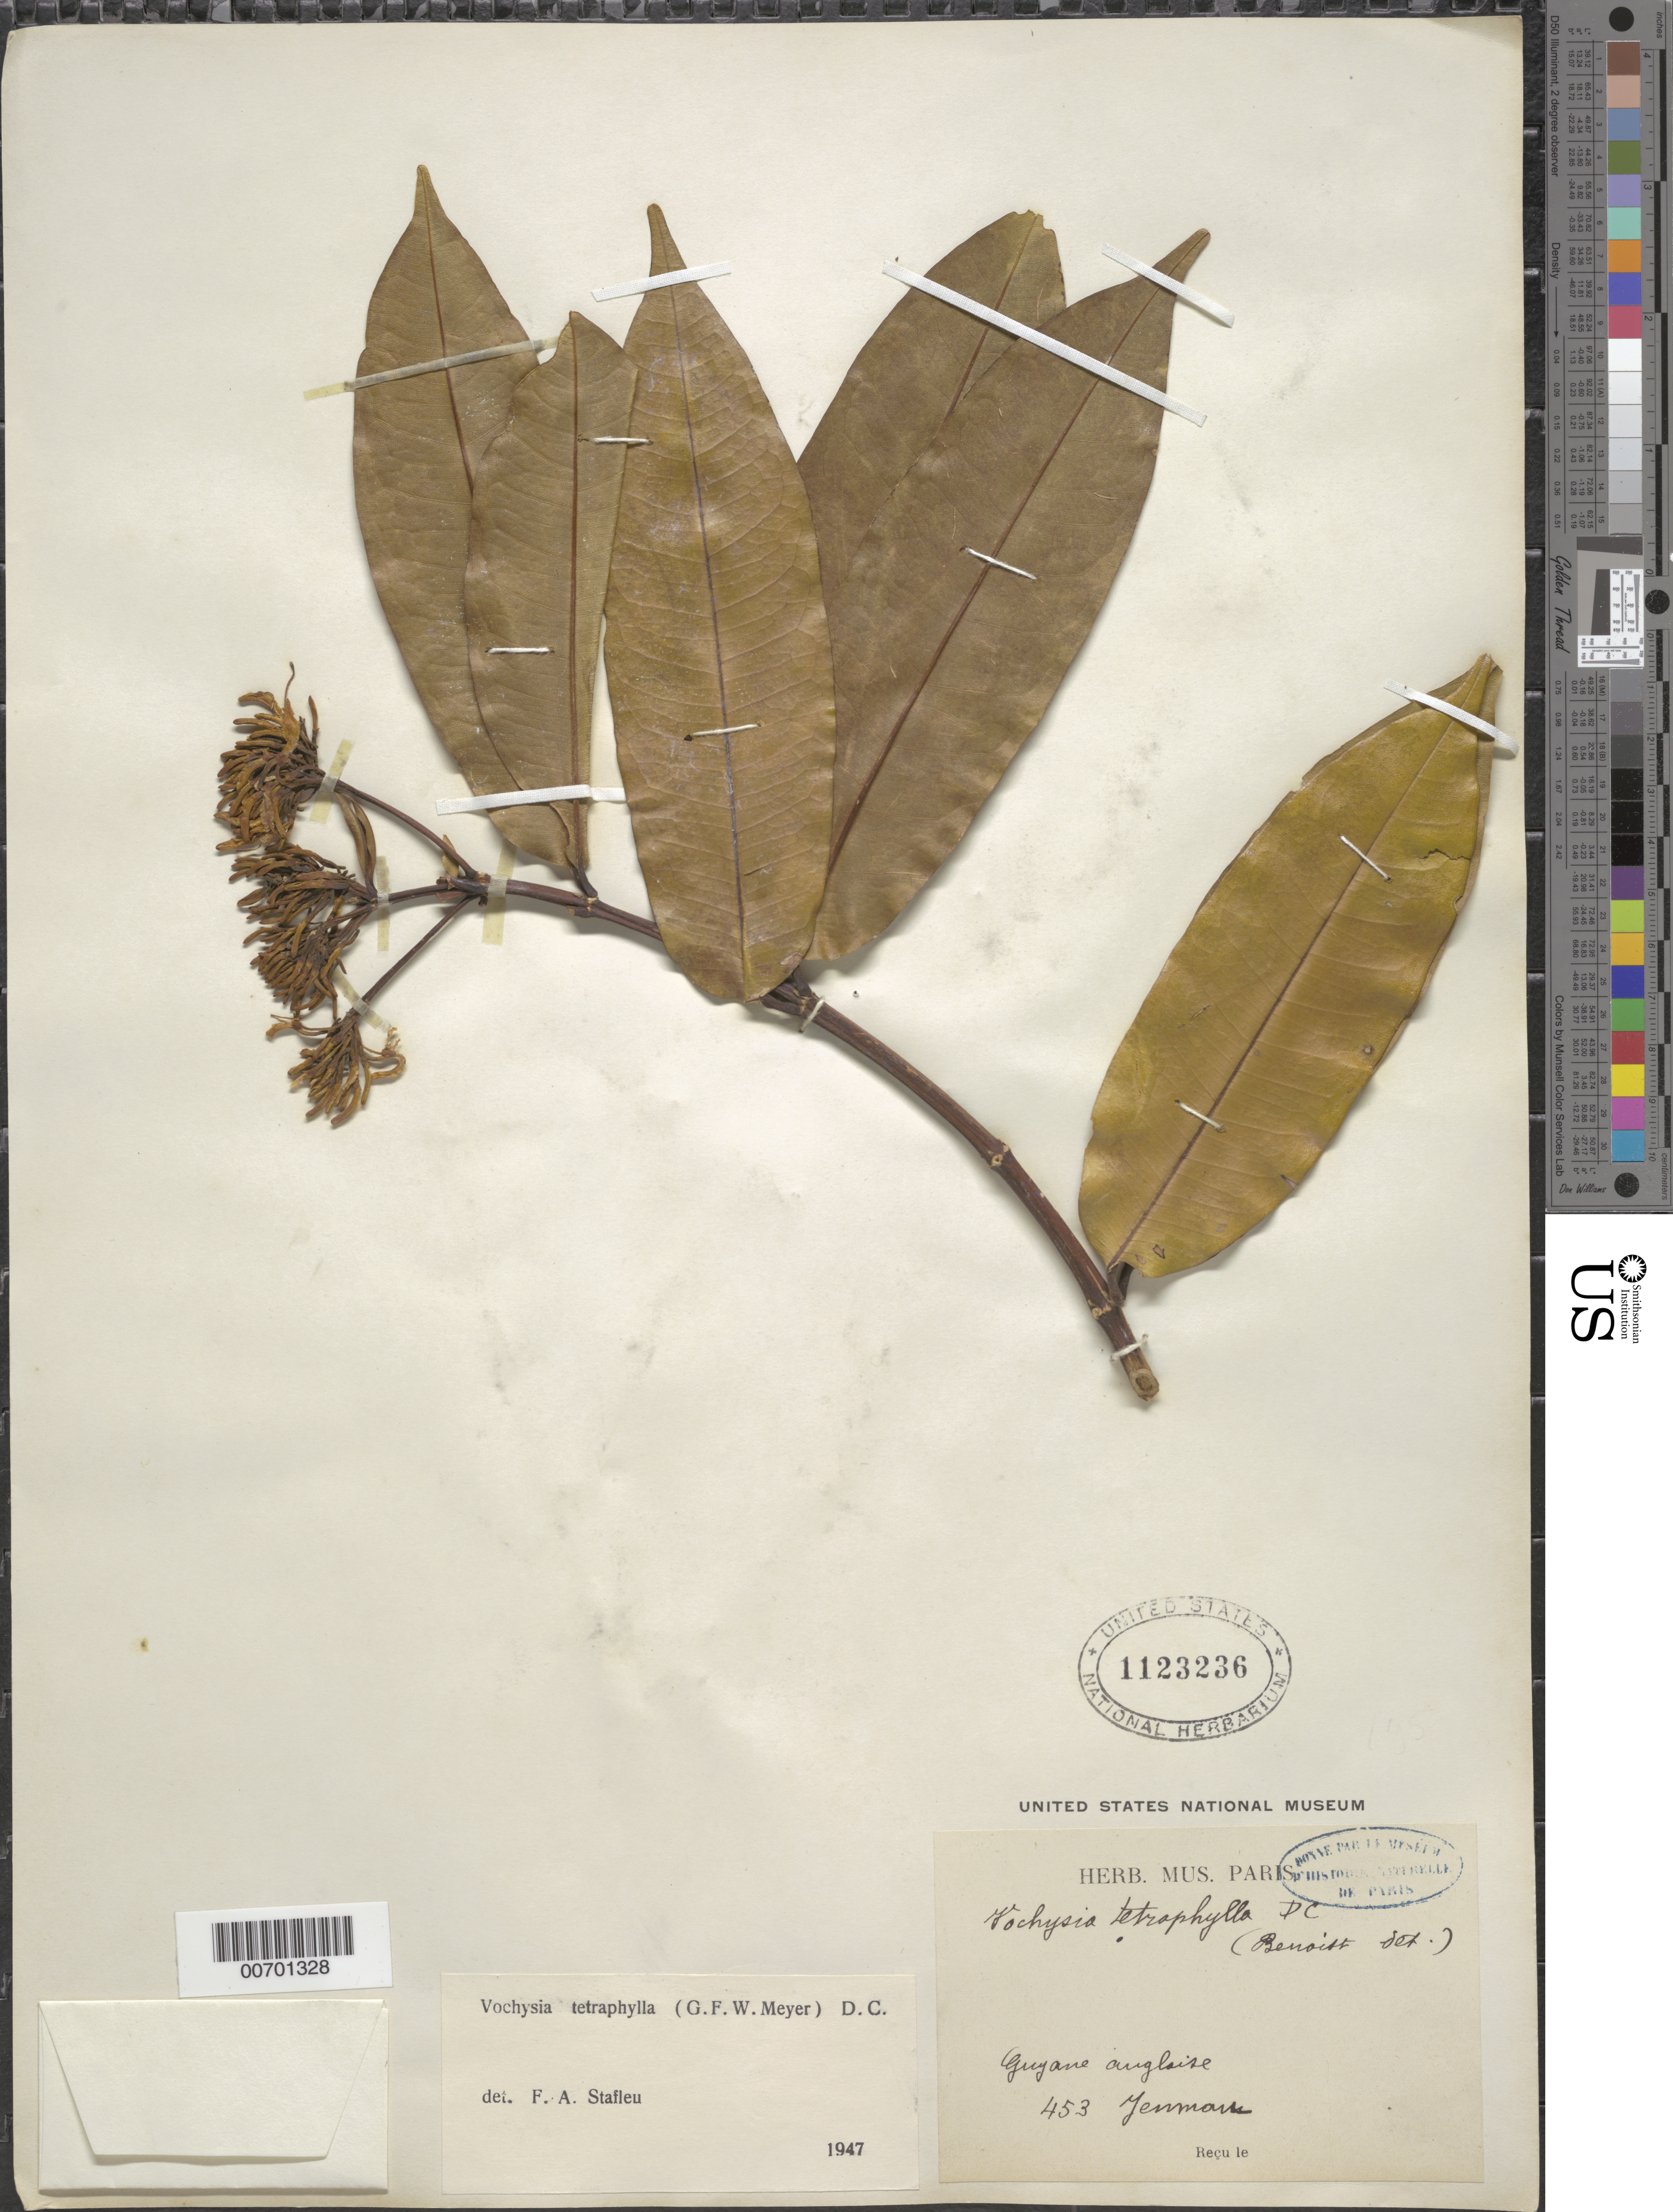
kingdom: Plantae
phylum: Tracheophyta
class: Magnoliopsida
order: Myrtales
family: Vochysiaceae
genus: Vochysia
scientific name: Vochysia tetraphylla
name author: (G. Mey.) DC.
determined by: Stafleu, F. A.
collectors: G. S. Jenman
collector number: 453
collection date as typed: s.d.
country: Guyana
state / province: Cuyuni-Mazaruni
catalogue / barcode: US 113236